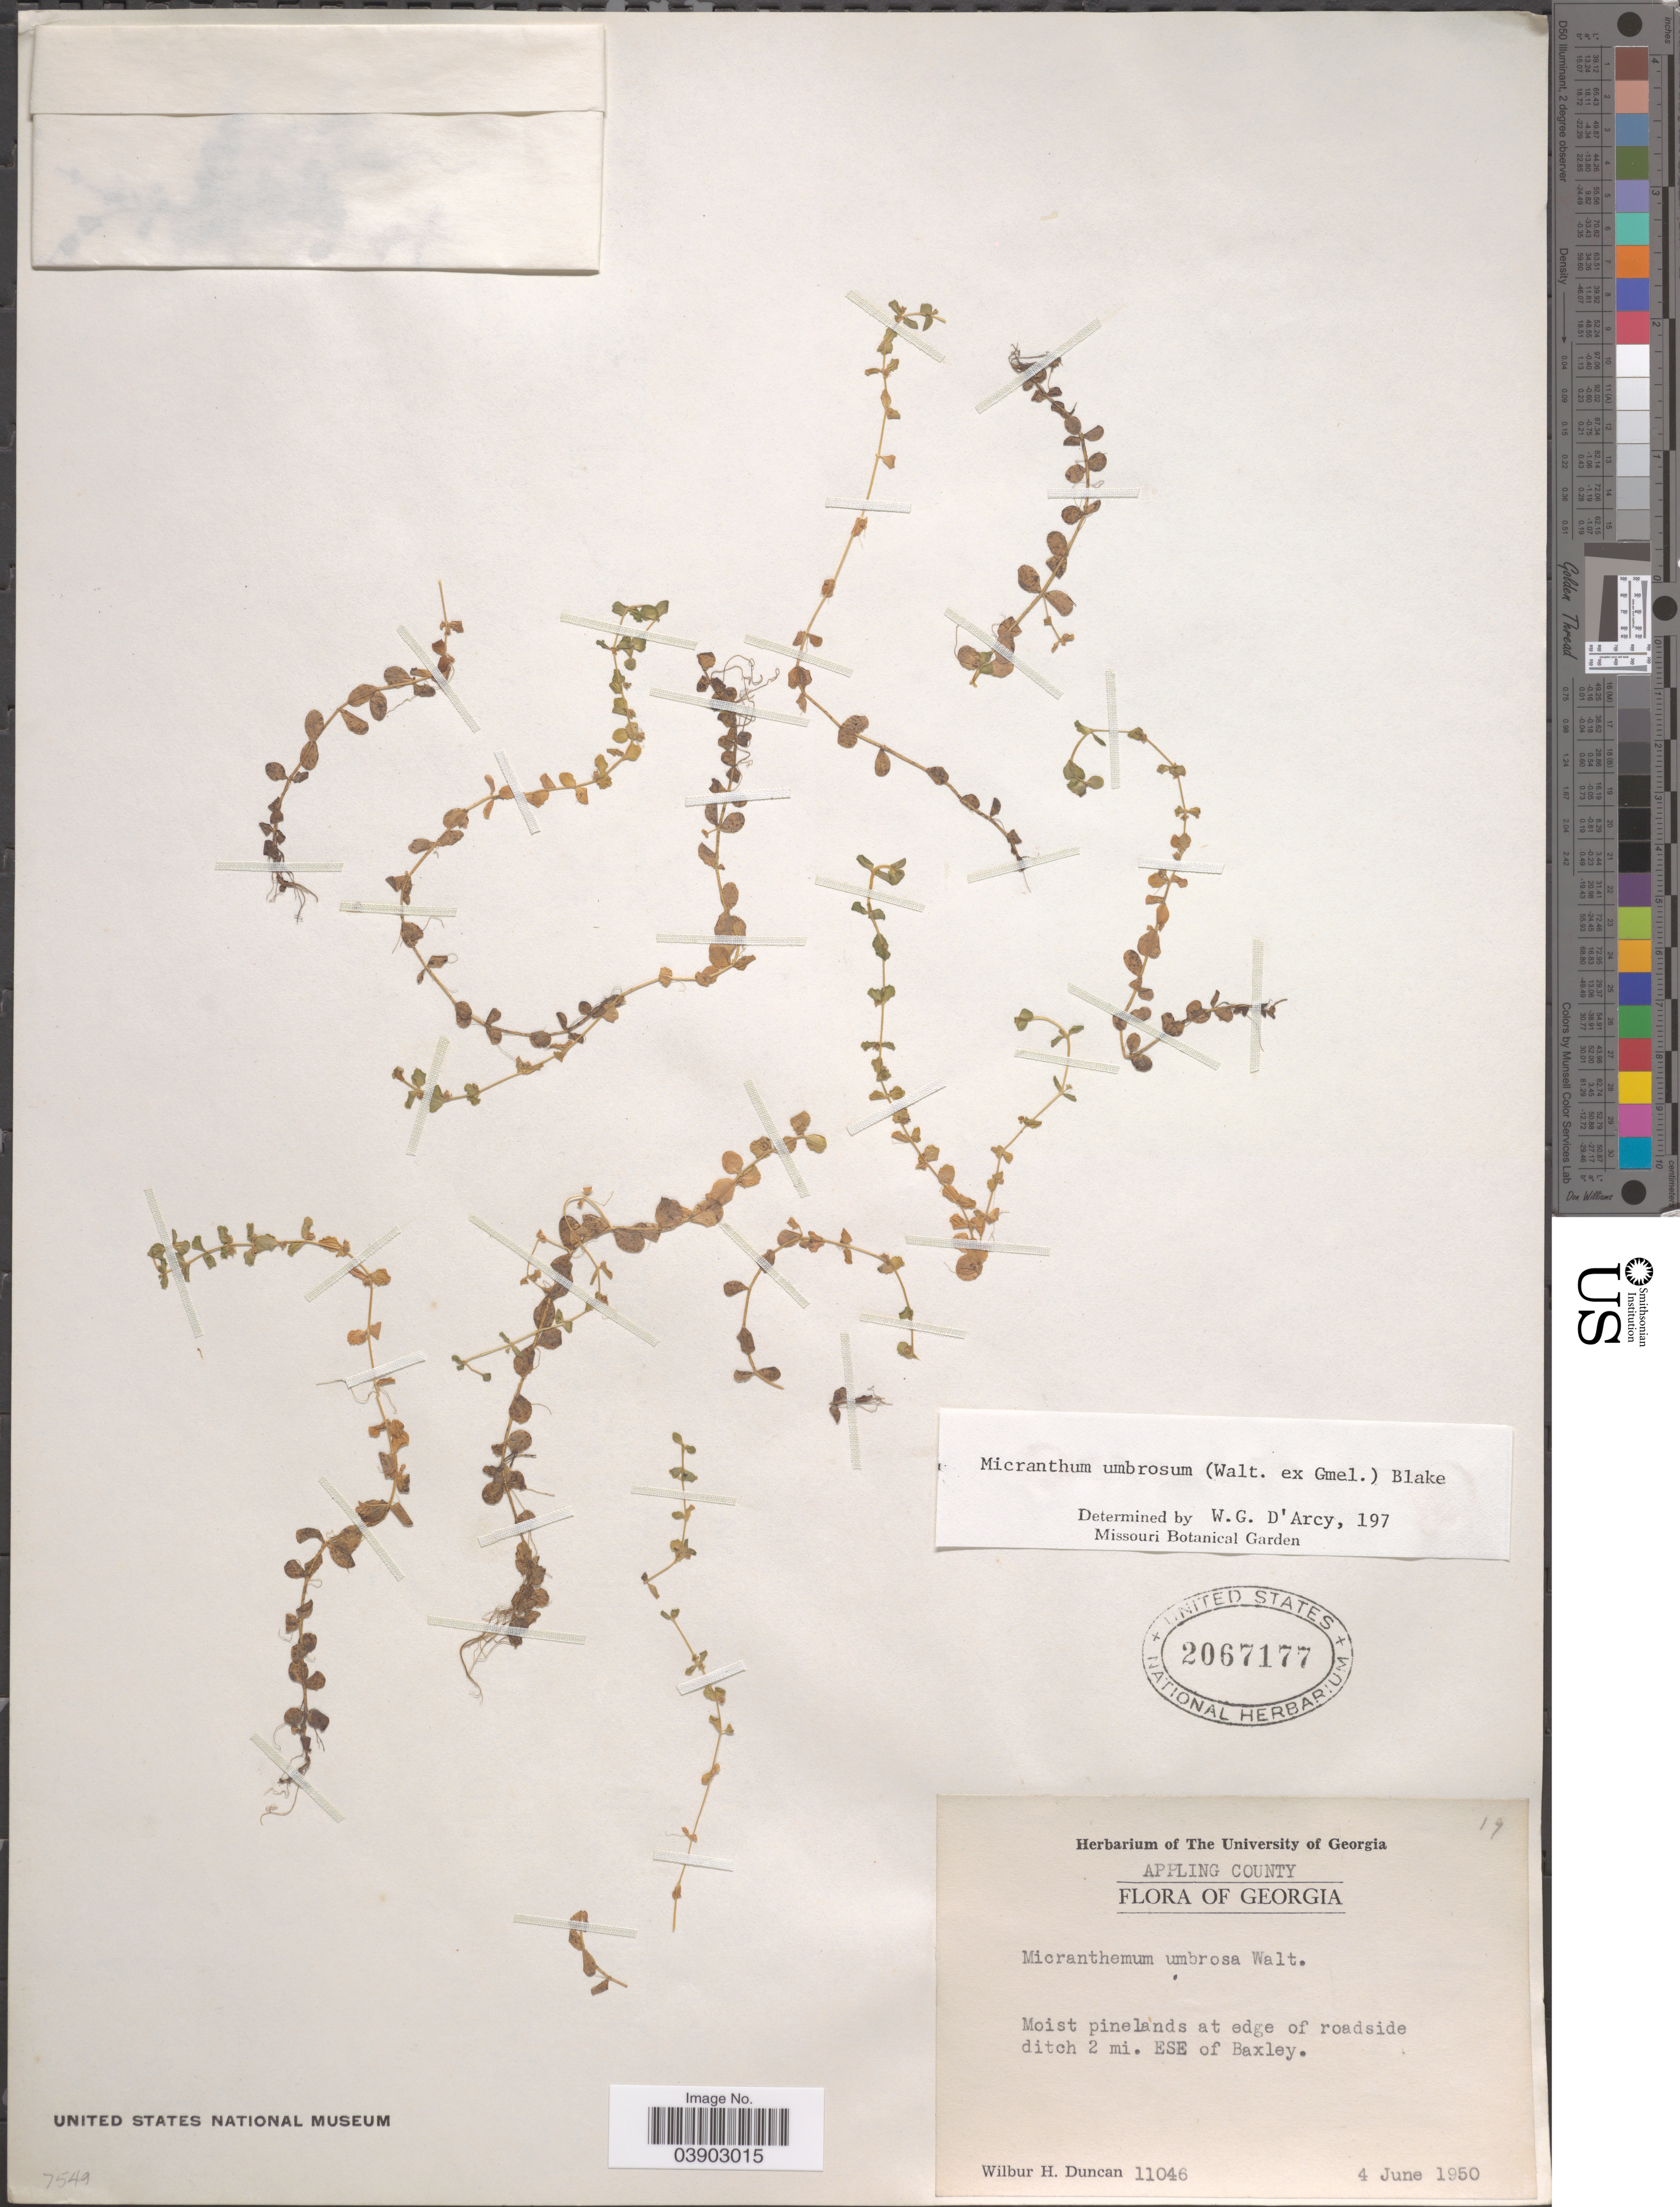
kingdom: Plantae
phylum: Tracheophyta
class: Magnoliopsida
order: Lamiales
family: Linderniaceae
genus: Micranthemum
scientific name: Micranthemum umbrosum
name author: (J.F. Gmel.) S.F. Blake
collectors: W. H. Duncan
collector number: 11046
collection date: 1950-06-04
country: United States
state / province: Georgia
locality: Appling County. At edge of roadside ditch 2 mi. ESE of Baxley.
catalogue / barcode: US 2067177